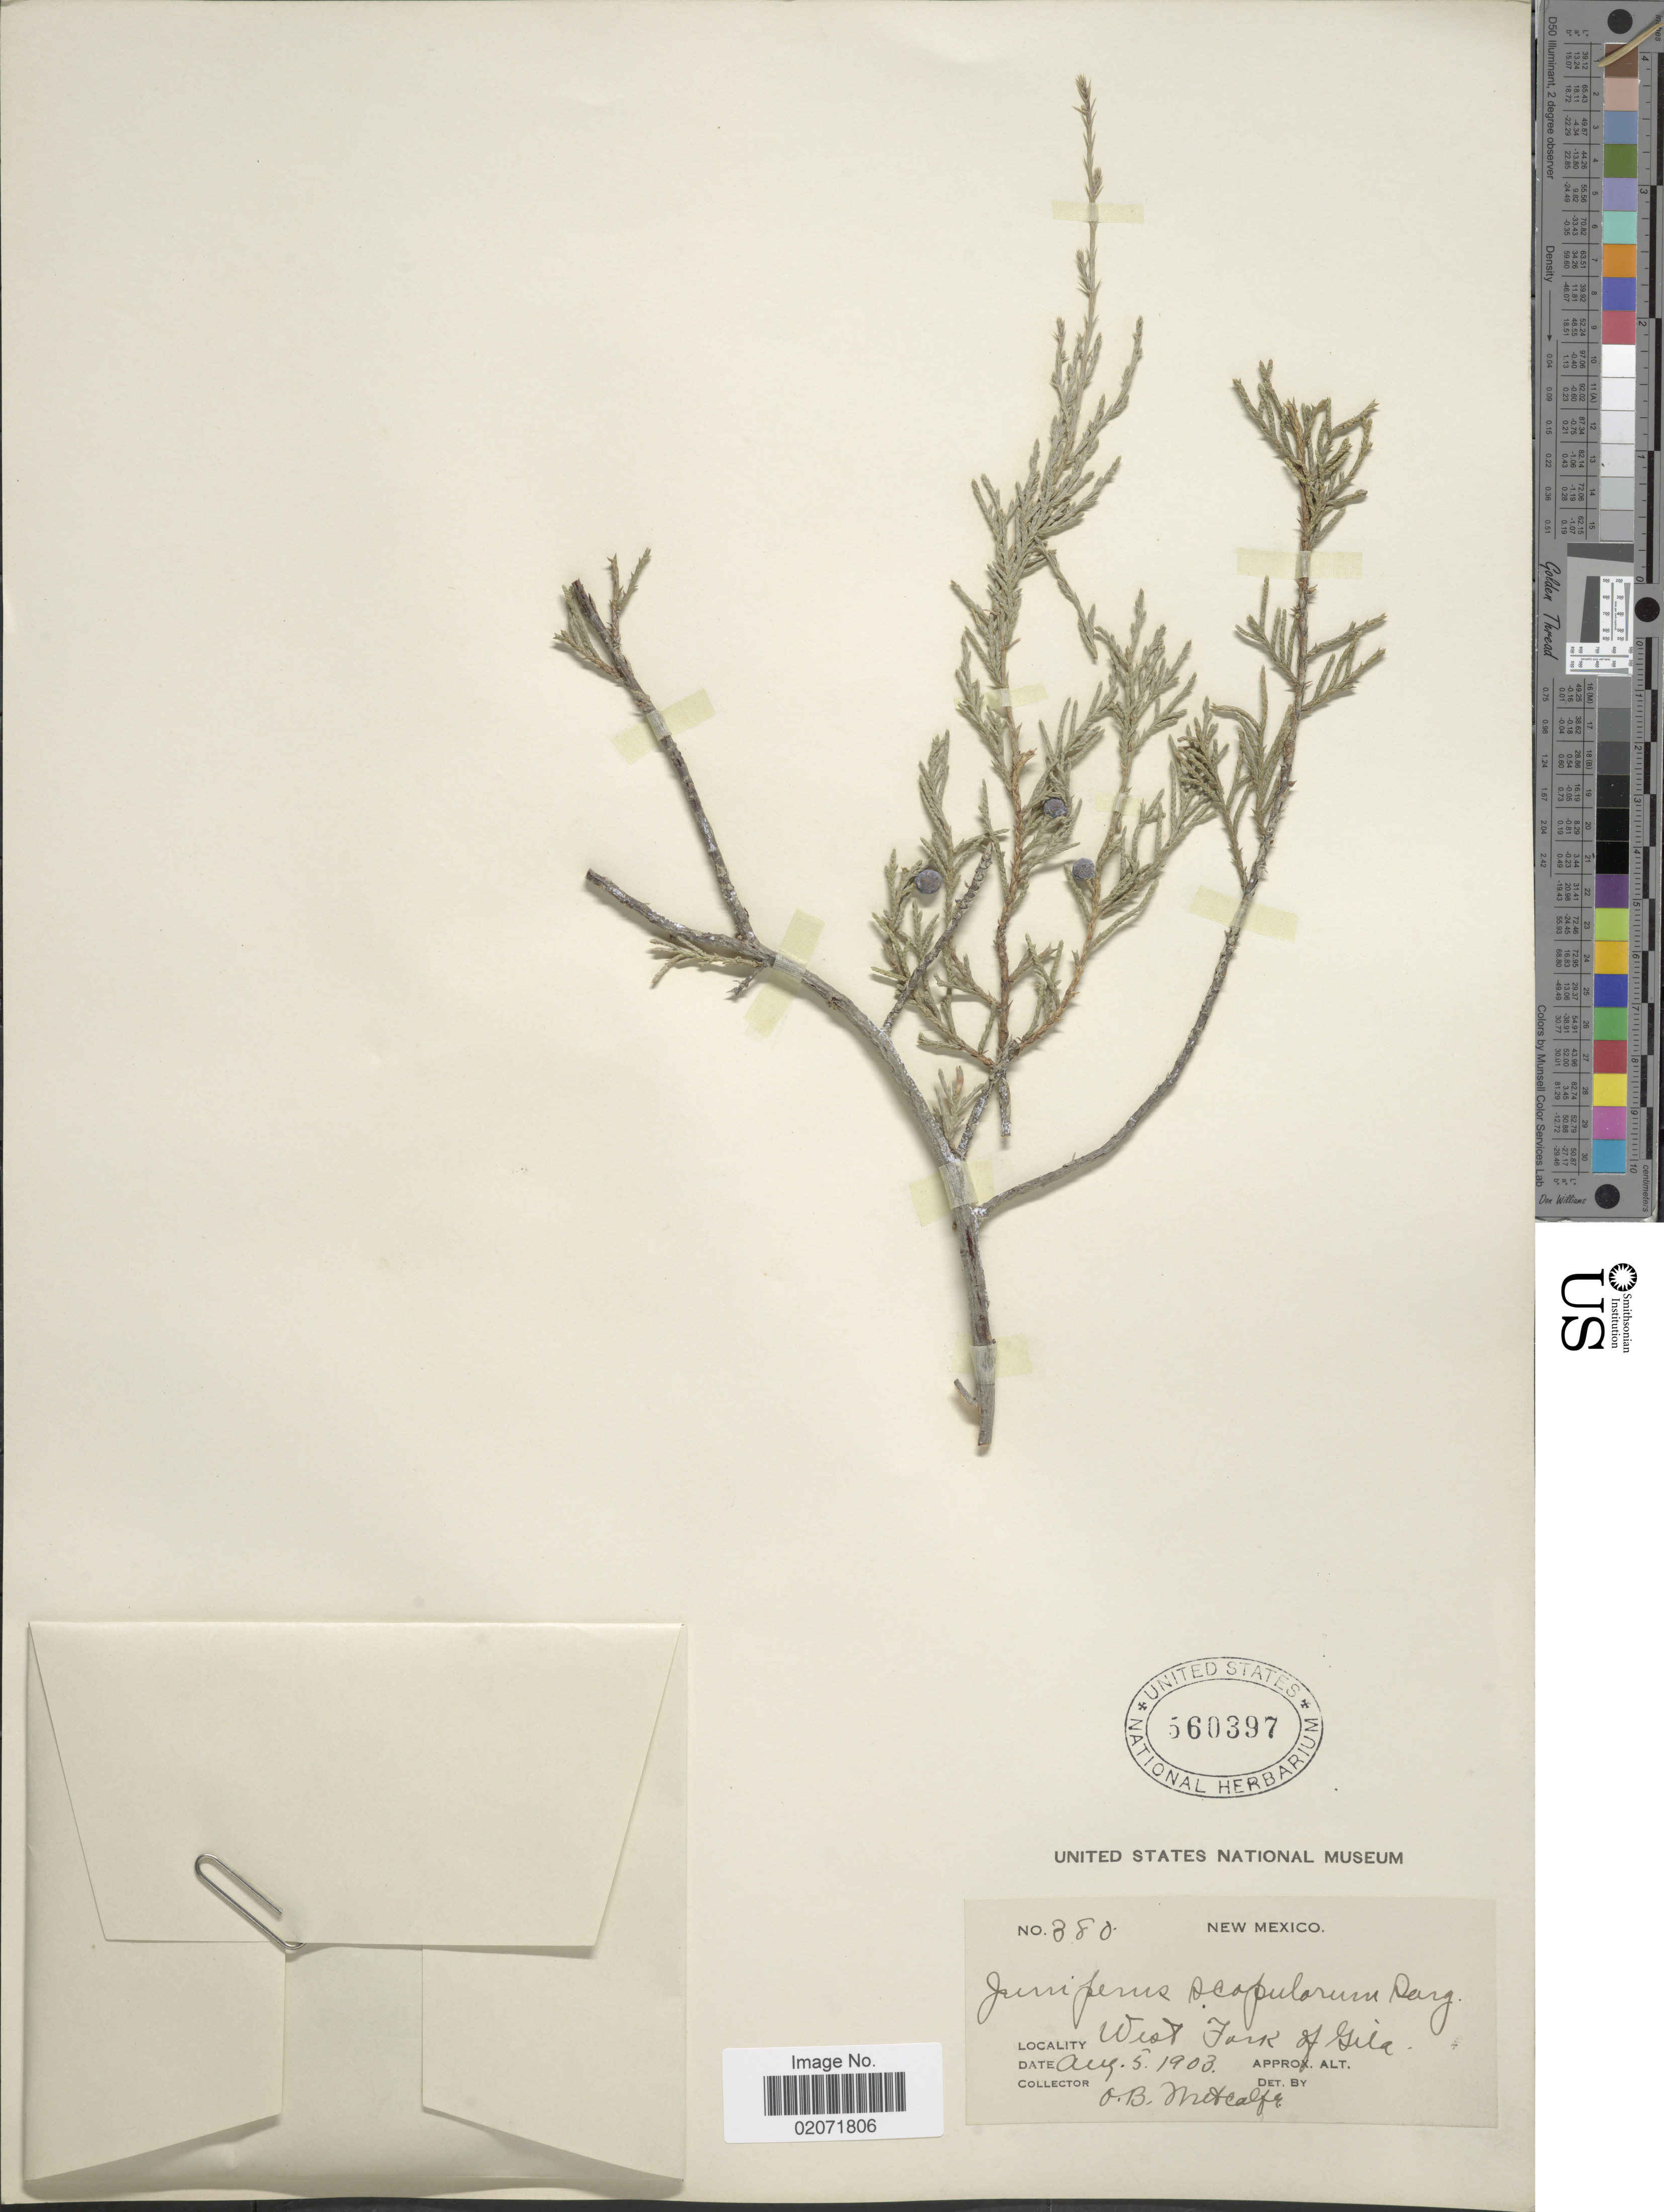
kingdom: Plantae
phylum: Tracheophyta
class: Pinopsida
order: Pinales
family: Cupressaceae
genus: Juniperus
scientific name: Juniperus scopulorum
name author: Sarg.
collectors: O. B. Metcalfe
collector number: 380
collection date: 1903-08-05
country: United States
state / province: New Mexico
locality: West Fork of Gila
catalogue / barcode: US 560397